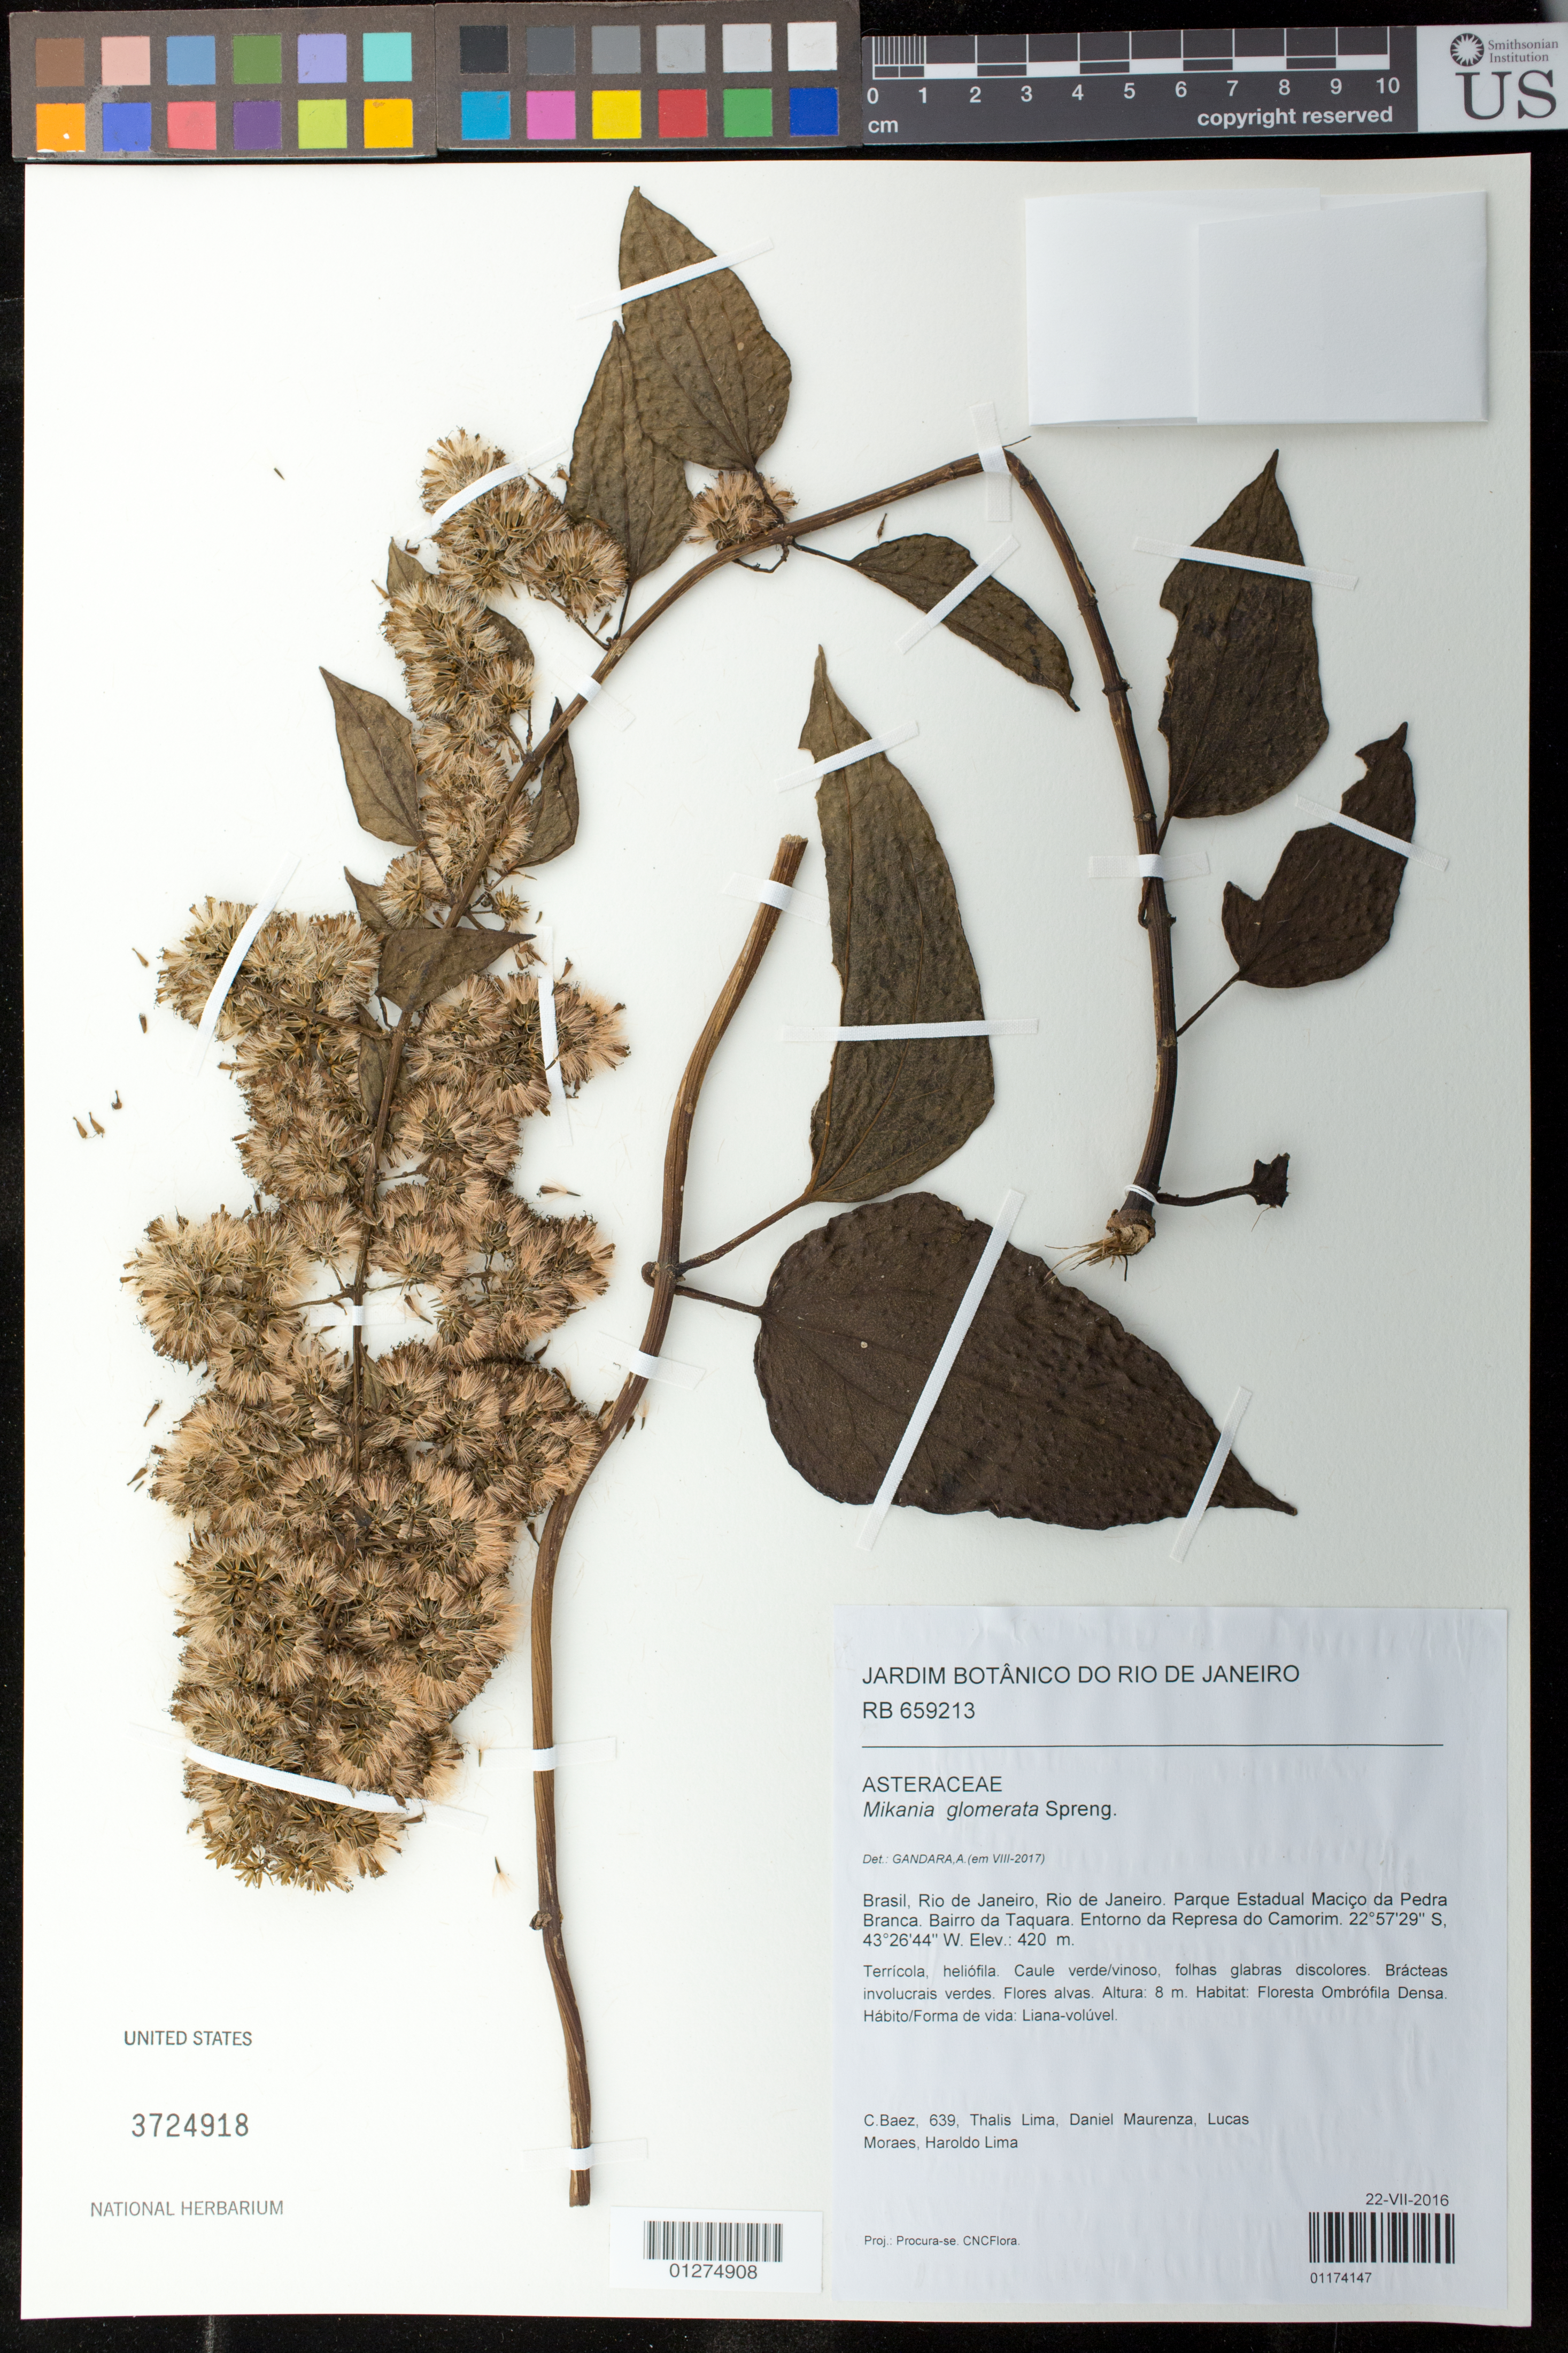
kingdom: Plantae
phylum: Tracheophyta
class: Magnoliopsida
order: Asterales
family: Asteraceae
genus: Mikania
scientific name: Mikania glomerata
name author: Spreng.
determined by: Gándara, A.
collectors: C. Baez, T. Lima, D. Maurenza, L. Moraes & H. C. Lima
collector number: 639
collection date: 2016-07-22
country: Brazil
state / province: Rio de Janeiro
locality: Rio de Janeiro, Parque Estadual Maciço da Pedra Branca. Bairro da Taquara. Entorno da Represa do Camorim.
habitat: floresta ombrofila densa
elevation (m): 420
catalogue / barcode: US 3724918